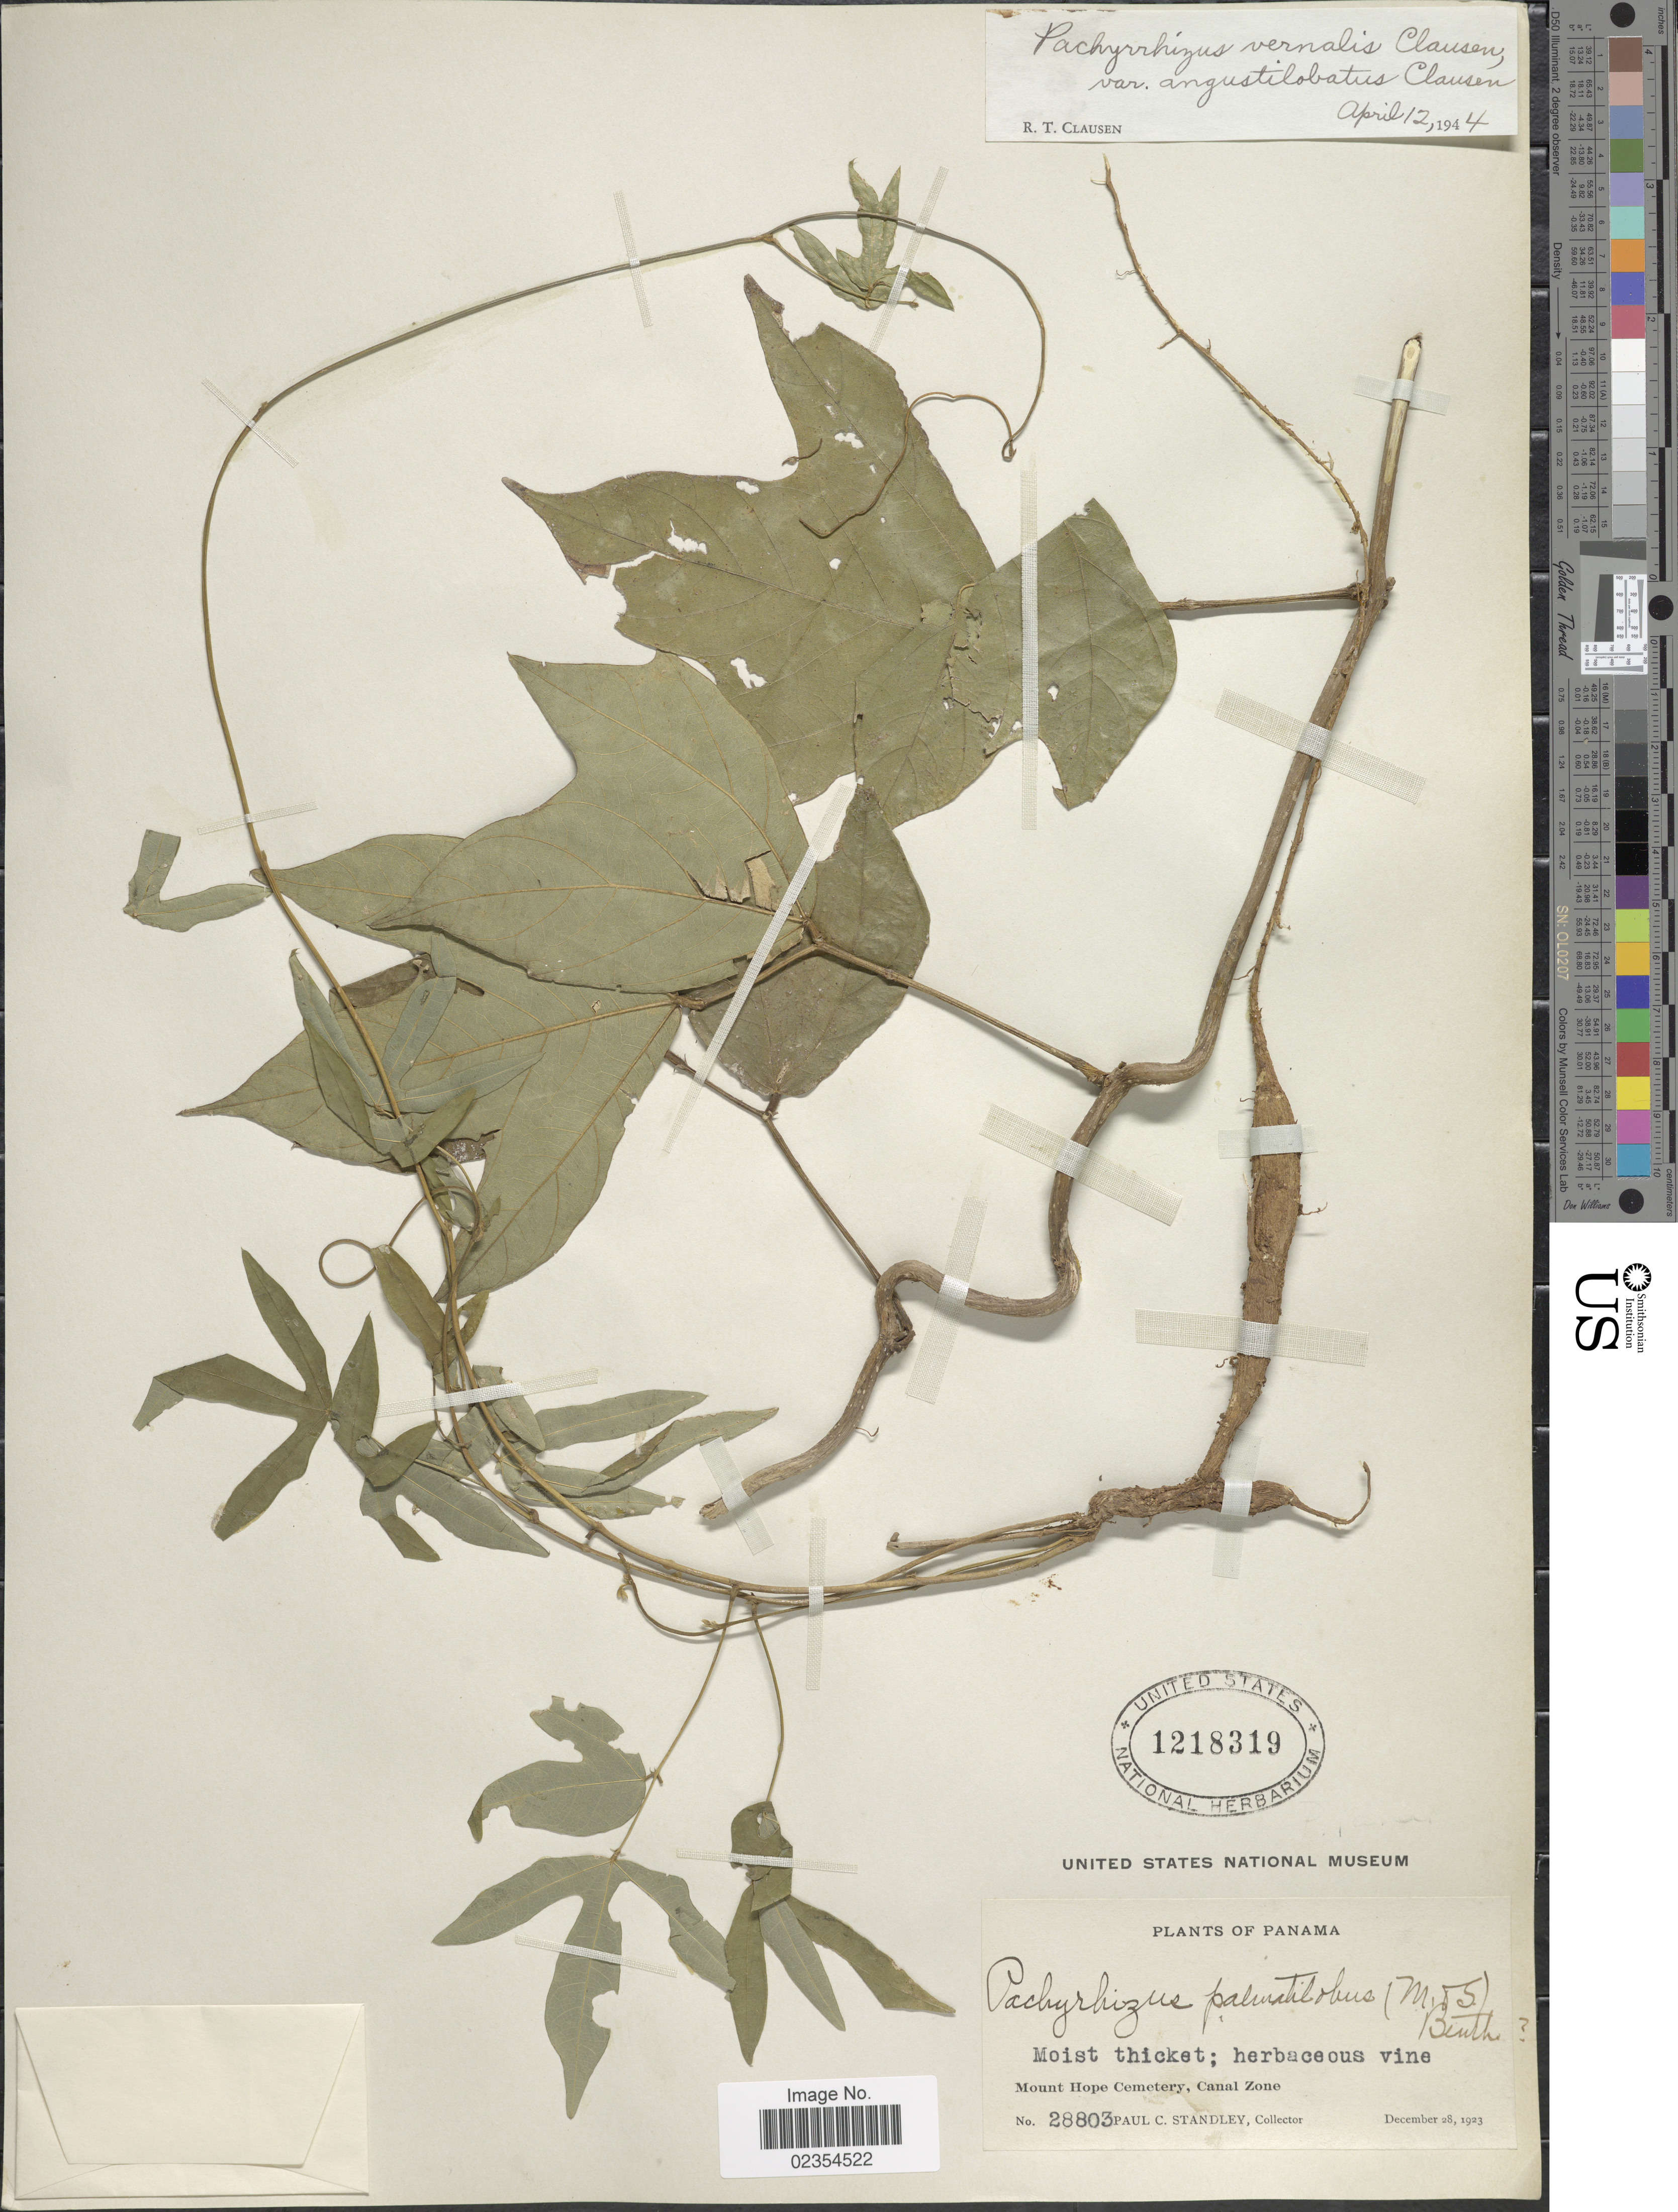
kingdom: Plantae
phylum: Tracheophyta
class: Magnoliopsida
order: Fabales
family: Fabaceae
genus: Pachyrhizus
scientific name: Pachyrhizus erosus var. palmatilobus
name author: (L.) Urb.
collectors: P. C. Standley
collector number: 28803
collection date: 1923-12-28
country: Panama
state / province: Colón / Panamá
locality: Mount Hope Cemetery, Canal Zone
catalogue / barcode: US 1218319